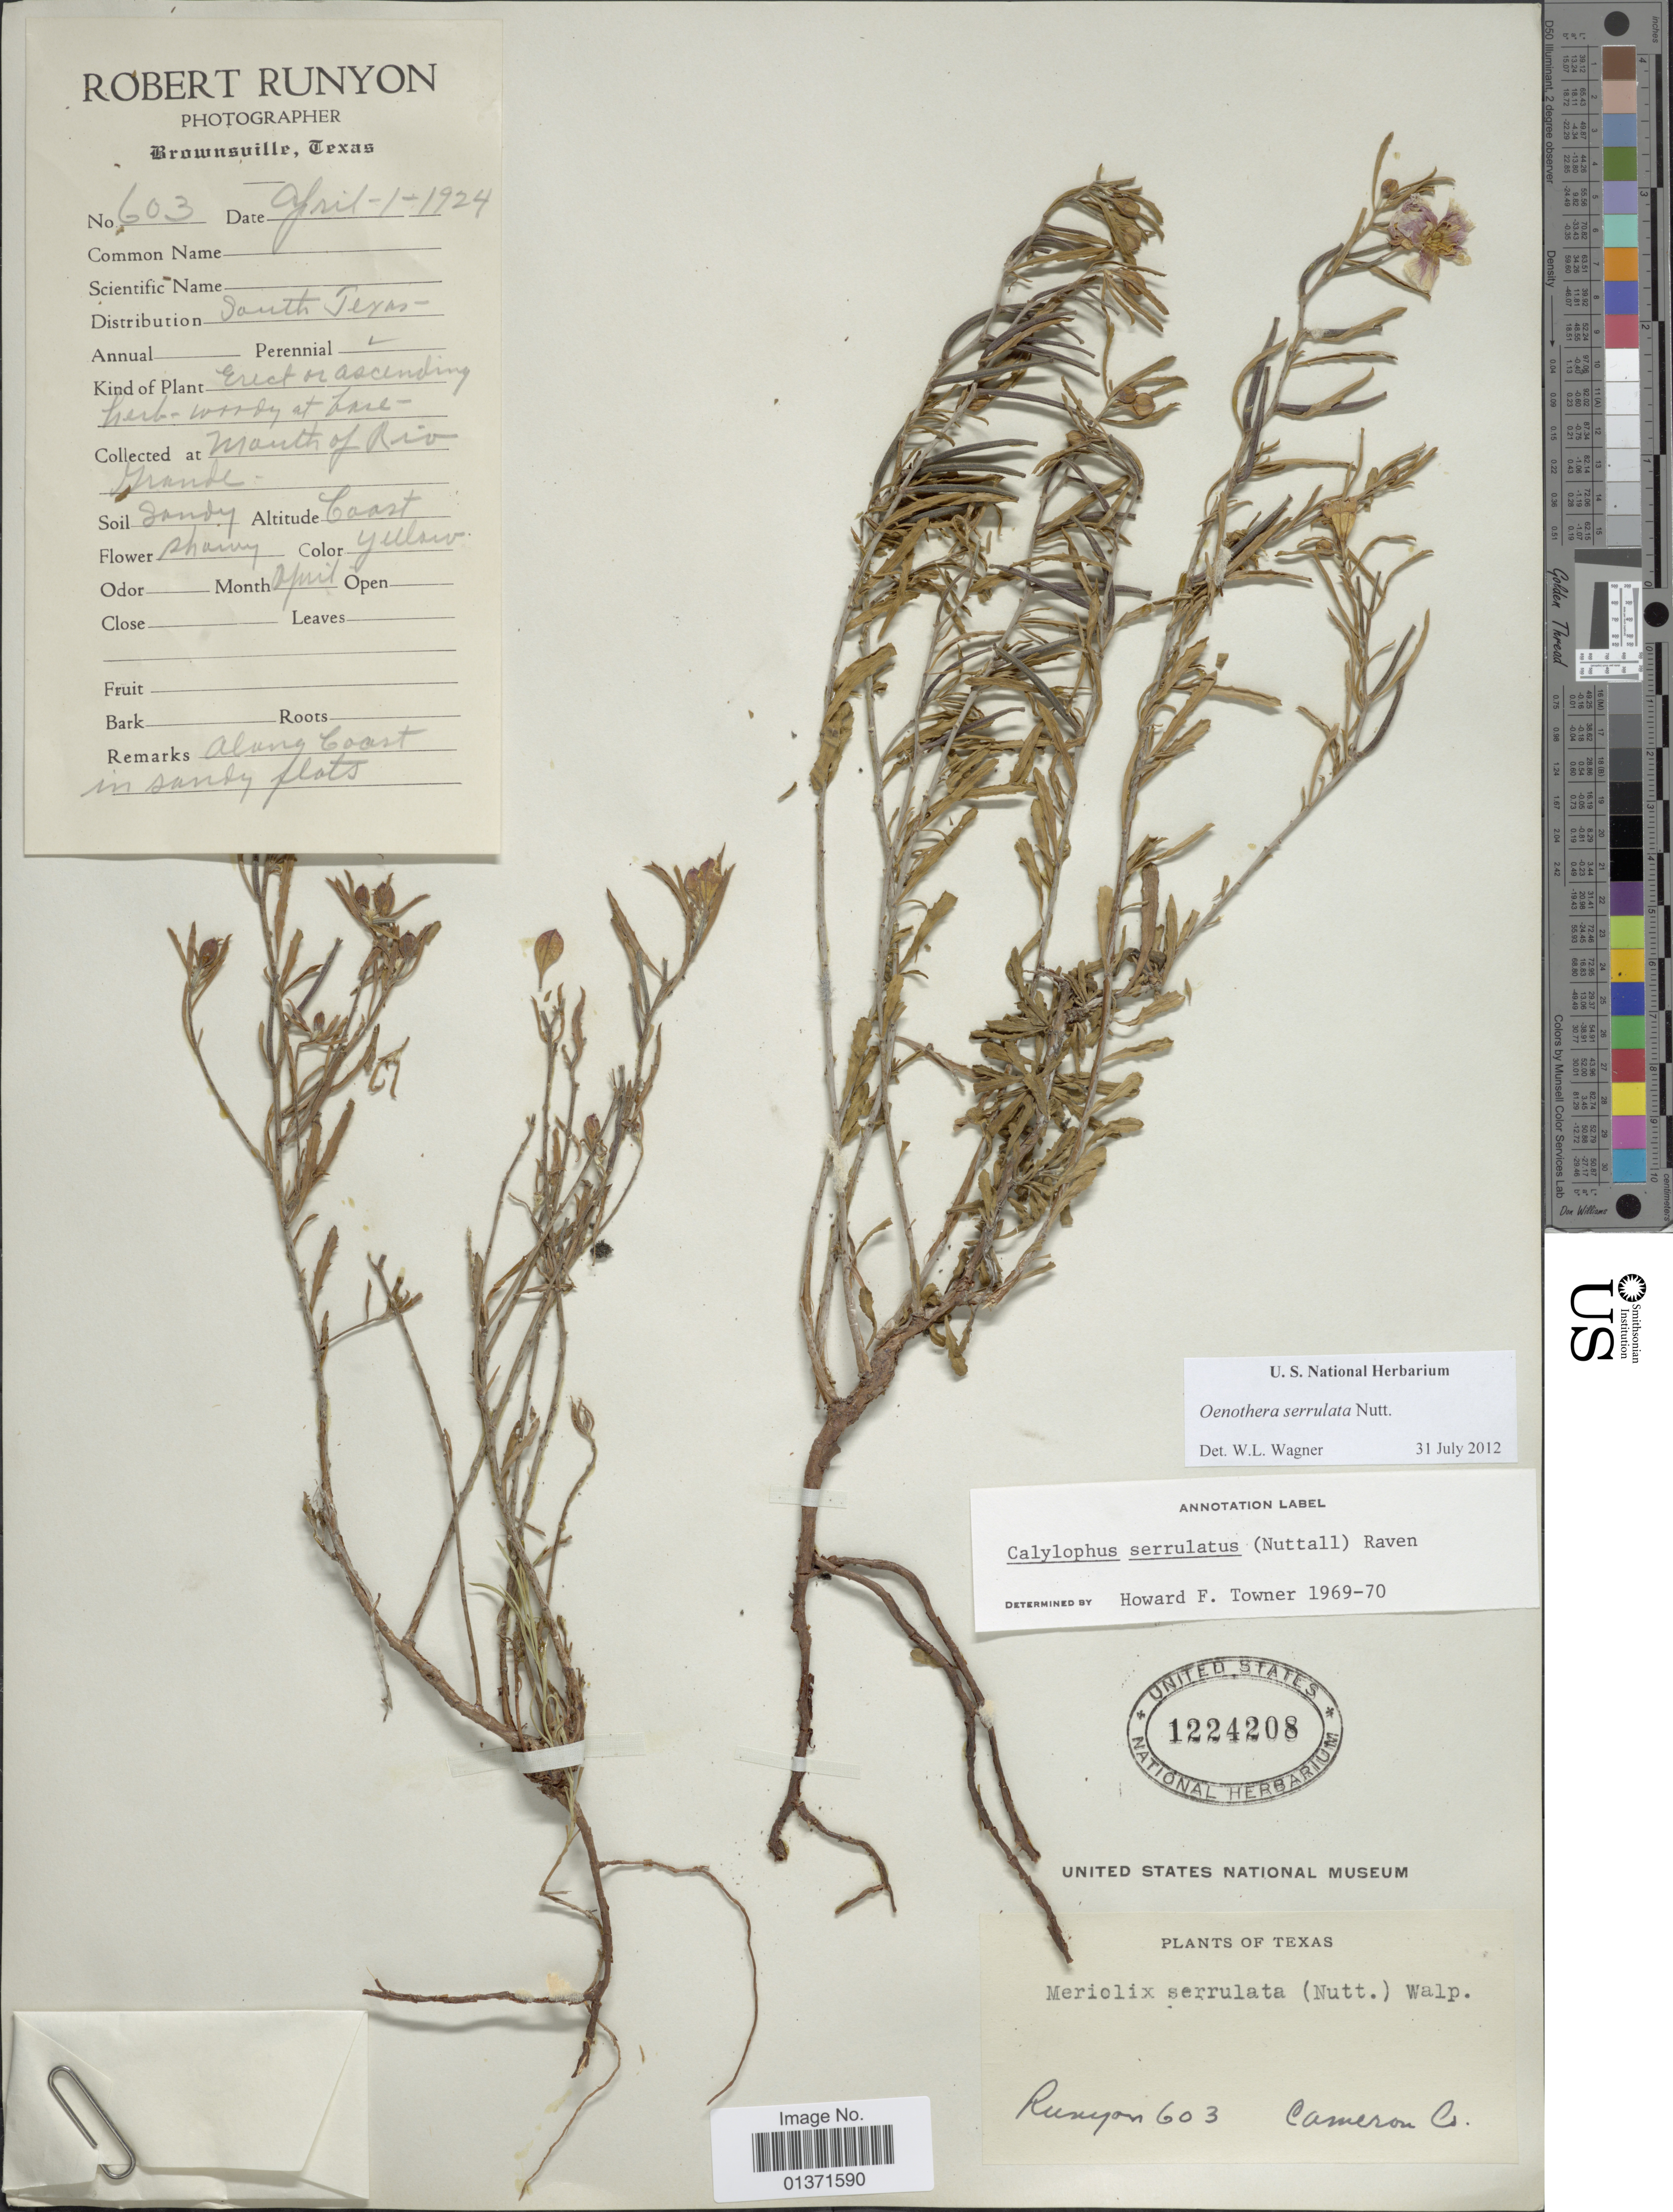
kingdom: Plantae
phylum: Tracheophyta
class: Magnoliopsida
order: Myrtales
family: Onagraceae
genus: Oenothera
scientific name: Oenothera serrulata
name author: Nutt.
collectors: -. Runyon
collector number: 603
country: United States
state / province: Texas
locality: Cameron Co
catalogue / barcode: US 1224208